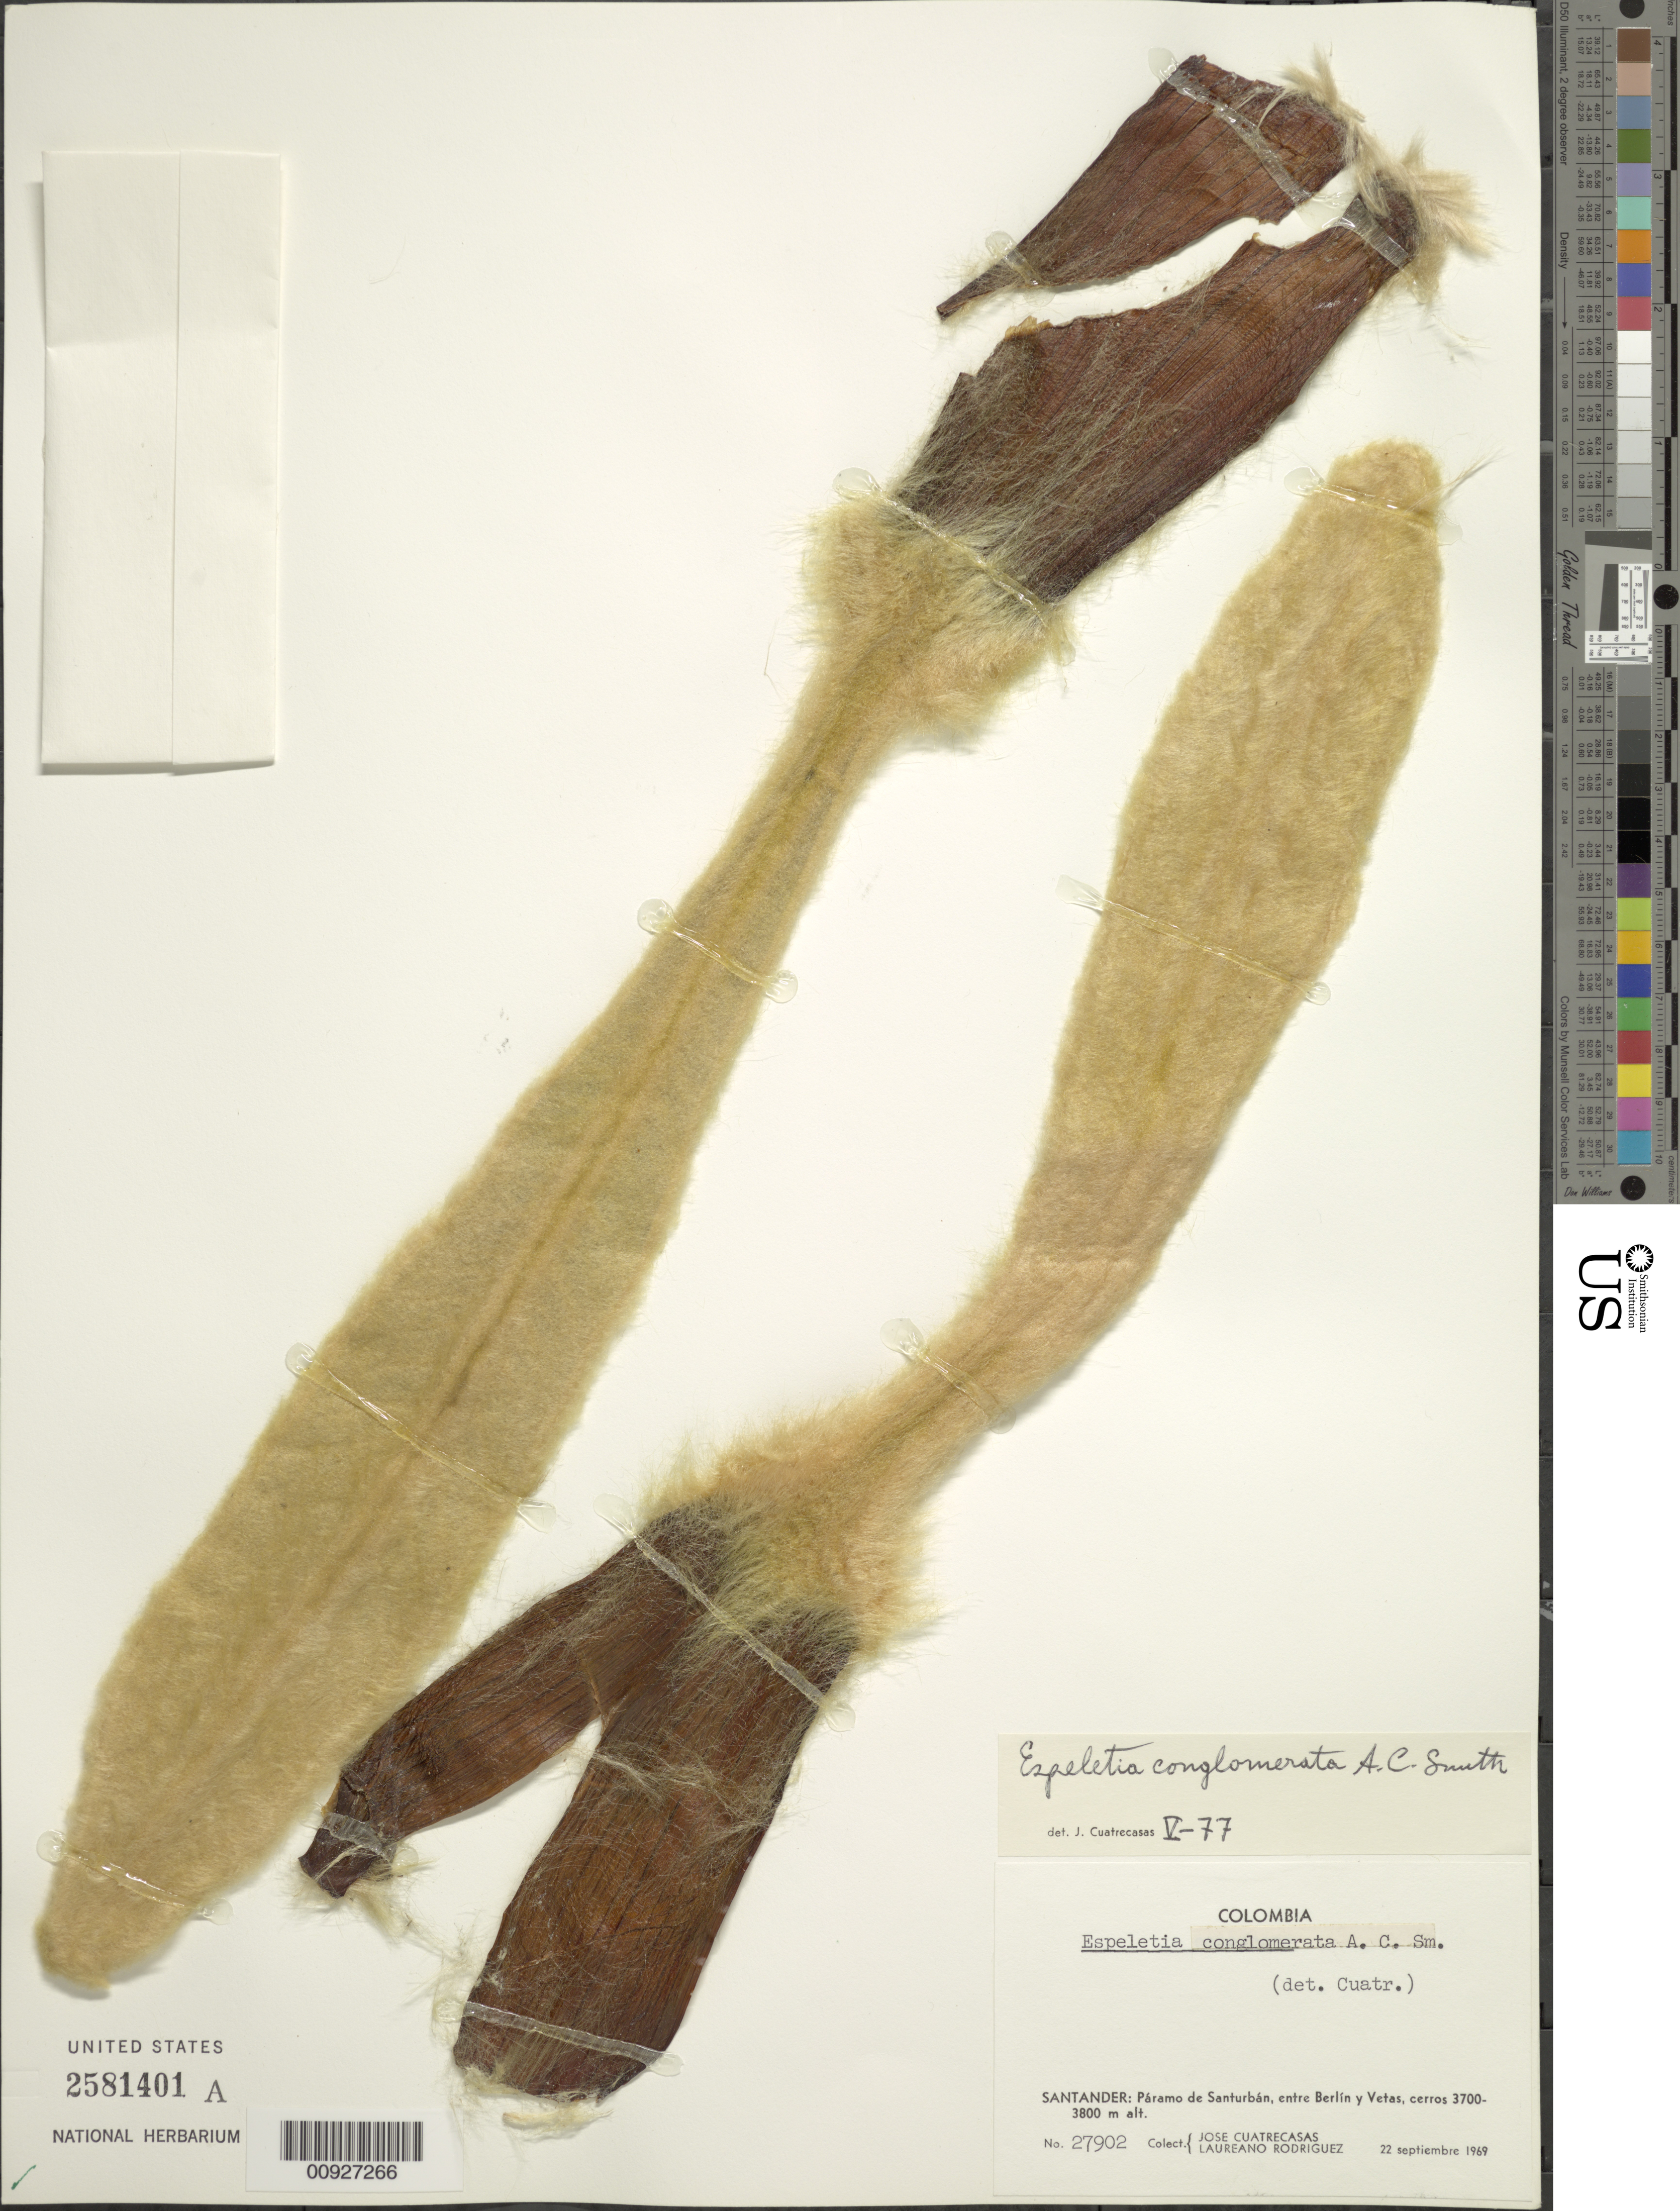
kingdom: Plantae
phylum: Tracheophyta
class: Magnoliopsida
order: Asterales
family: Asteraceae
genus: Espeletia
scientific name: Espeletia conglomerata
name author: A.C. Sm.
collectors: J. Cuatrecasas & L. Rodriguez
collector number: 27902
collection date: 1969-11-22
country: Colombia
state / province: Santander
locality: P. de Santurbán. Páramo de Santurbán, entre Berlín y Vetas, cerros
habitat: Cerros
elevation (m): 3700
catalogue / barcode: US 2581401A